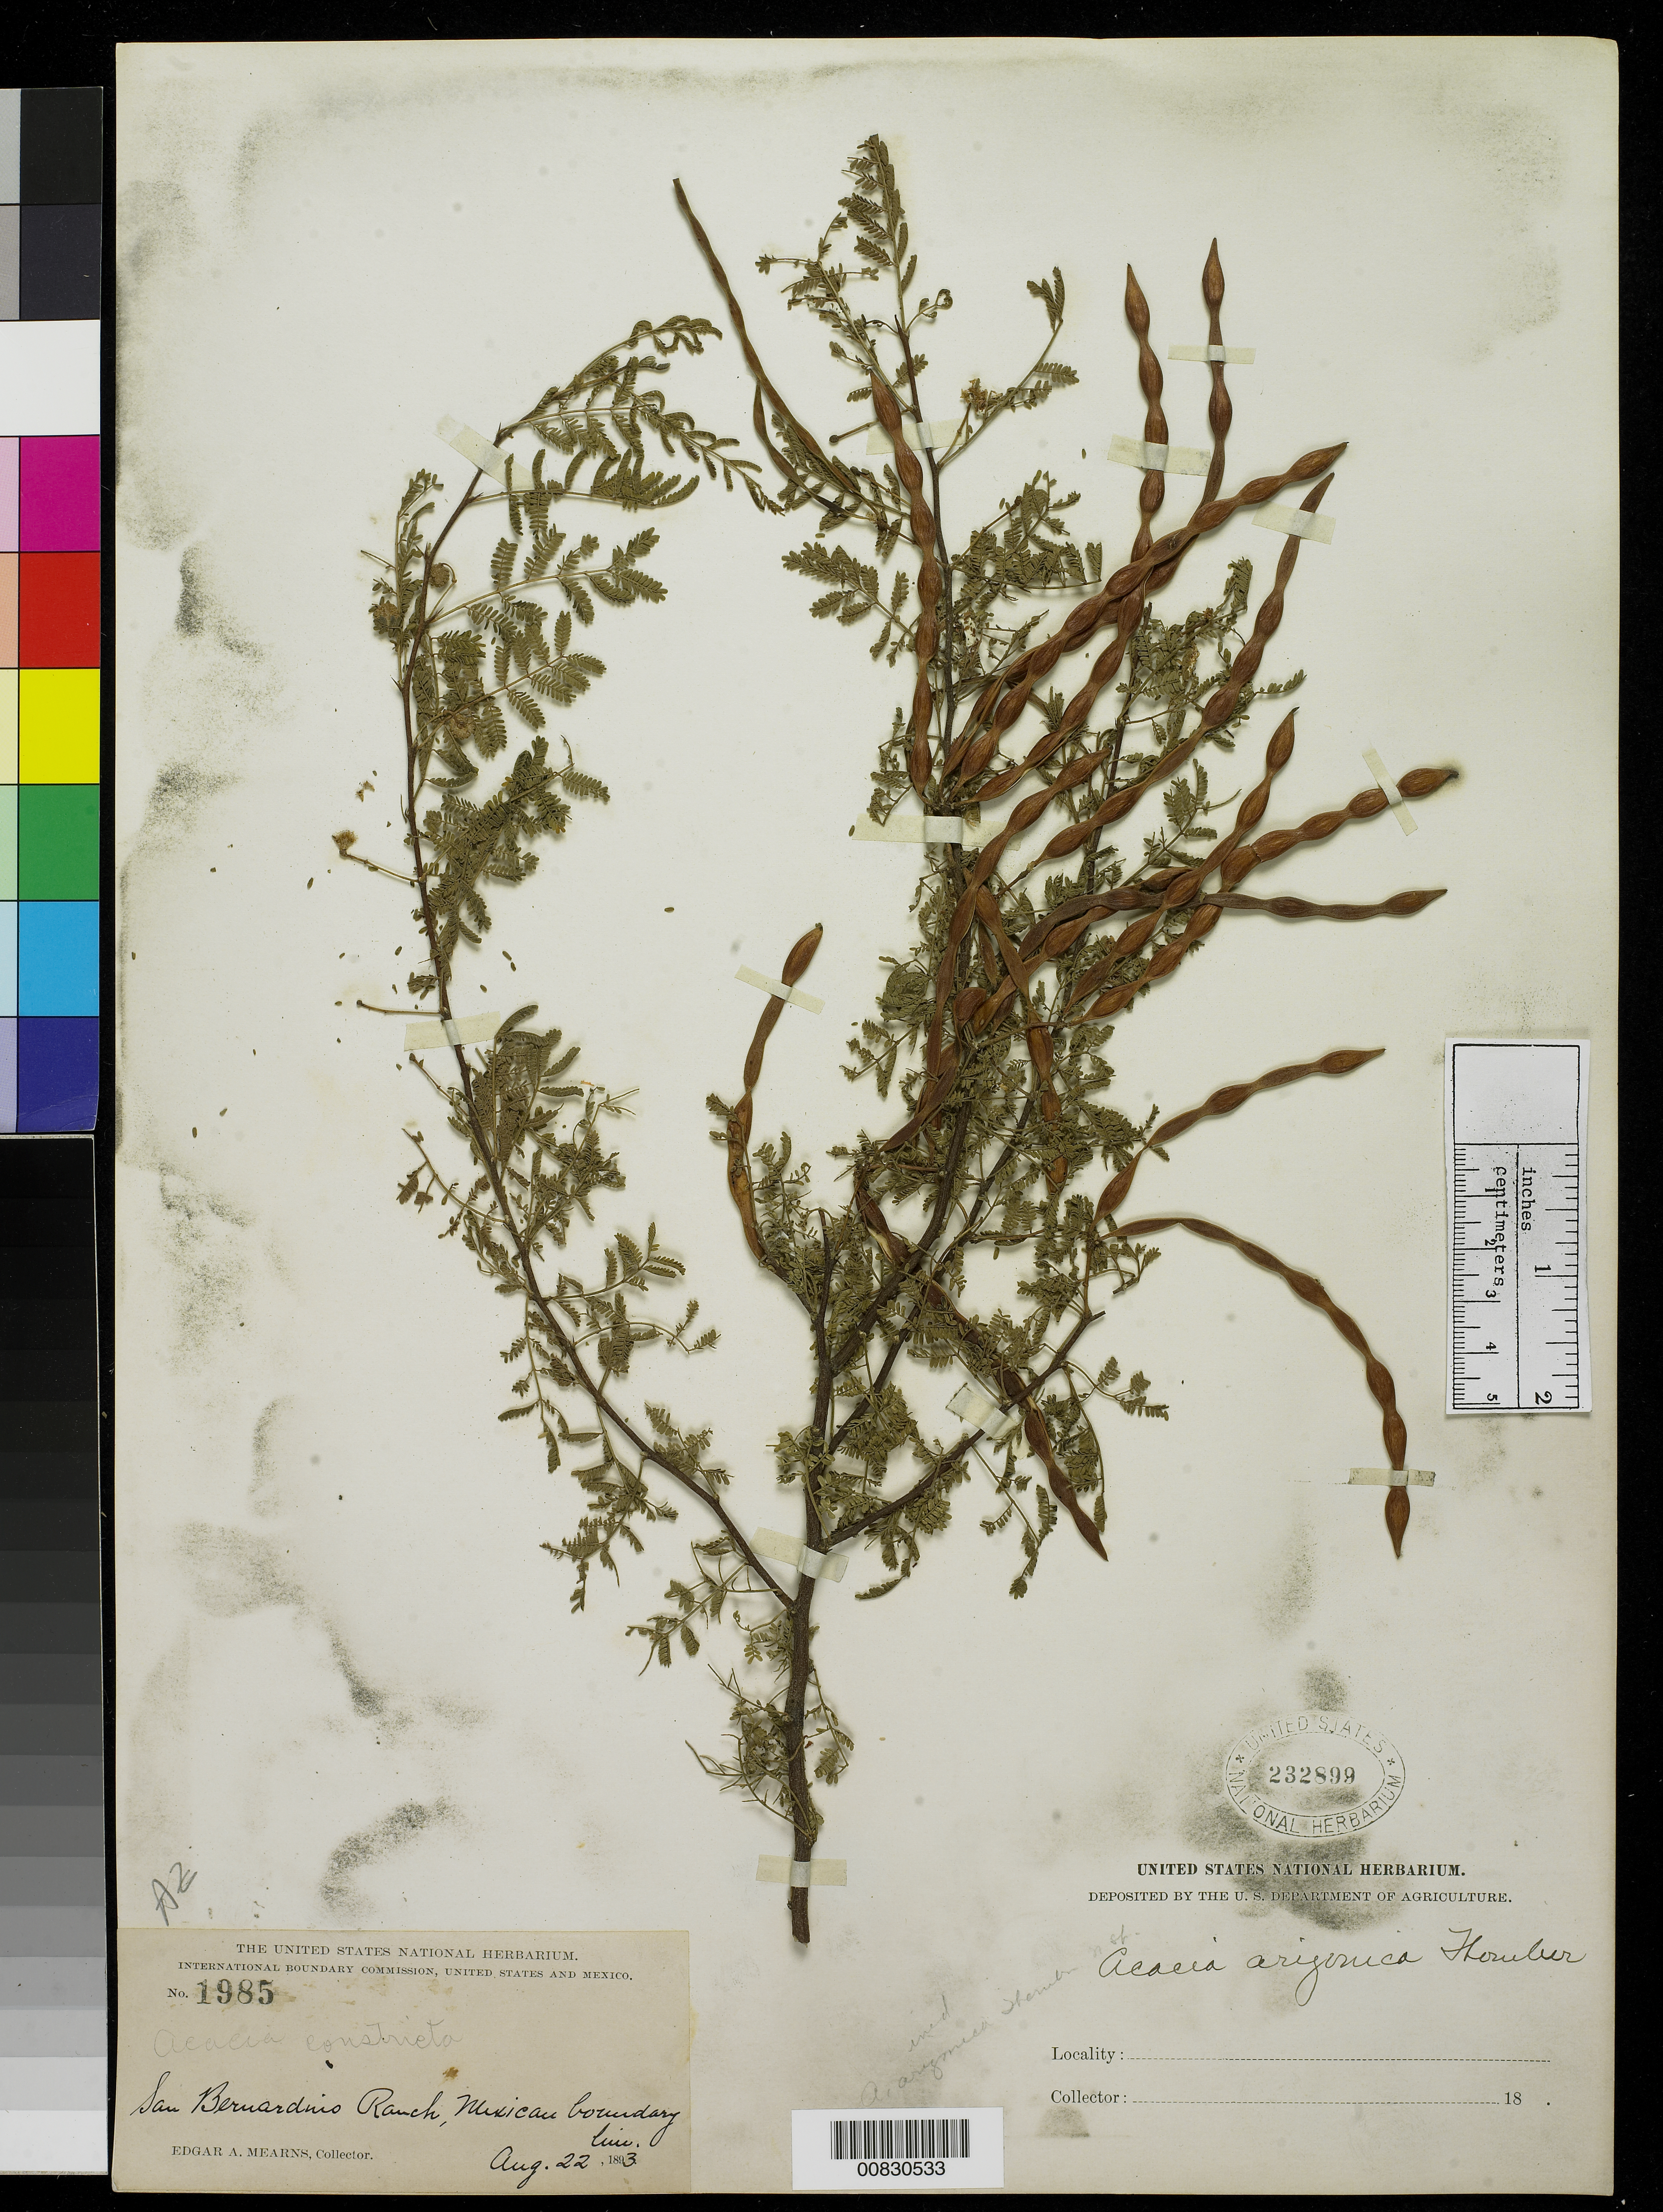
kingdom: Plantae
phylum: Tracheophyta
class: Magnoliopsida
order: Fabales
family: Fabaceae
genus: Vachellia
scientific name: Vachellia constricta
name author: (Benth.) Seigler & Ebinger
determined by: Strong, M. T., (US), Smithsonian Institution - National Museum of Natural History (UNITED STATES)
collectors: E. A. Mearns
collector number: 1985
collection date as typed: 22 Aug 1893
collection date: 1893-08-22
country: United States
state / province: Arizona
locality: San Bernardino Ranch, Mexican Boundary Line.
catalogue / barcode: US 232899